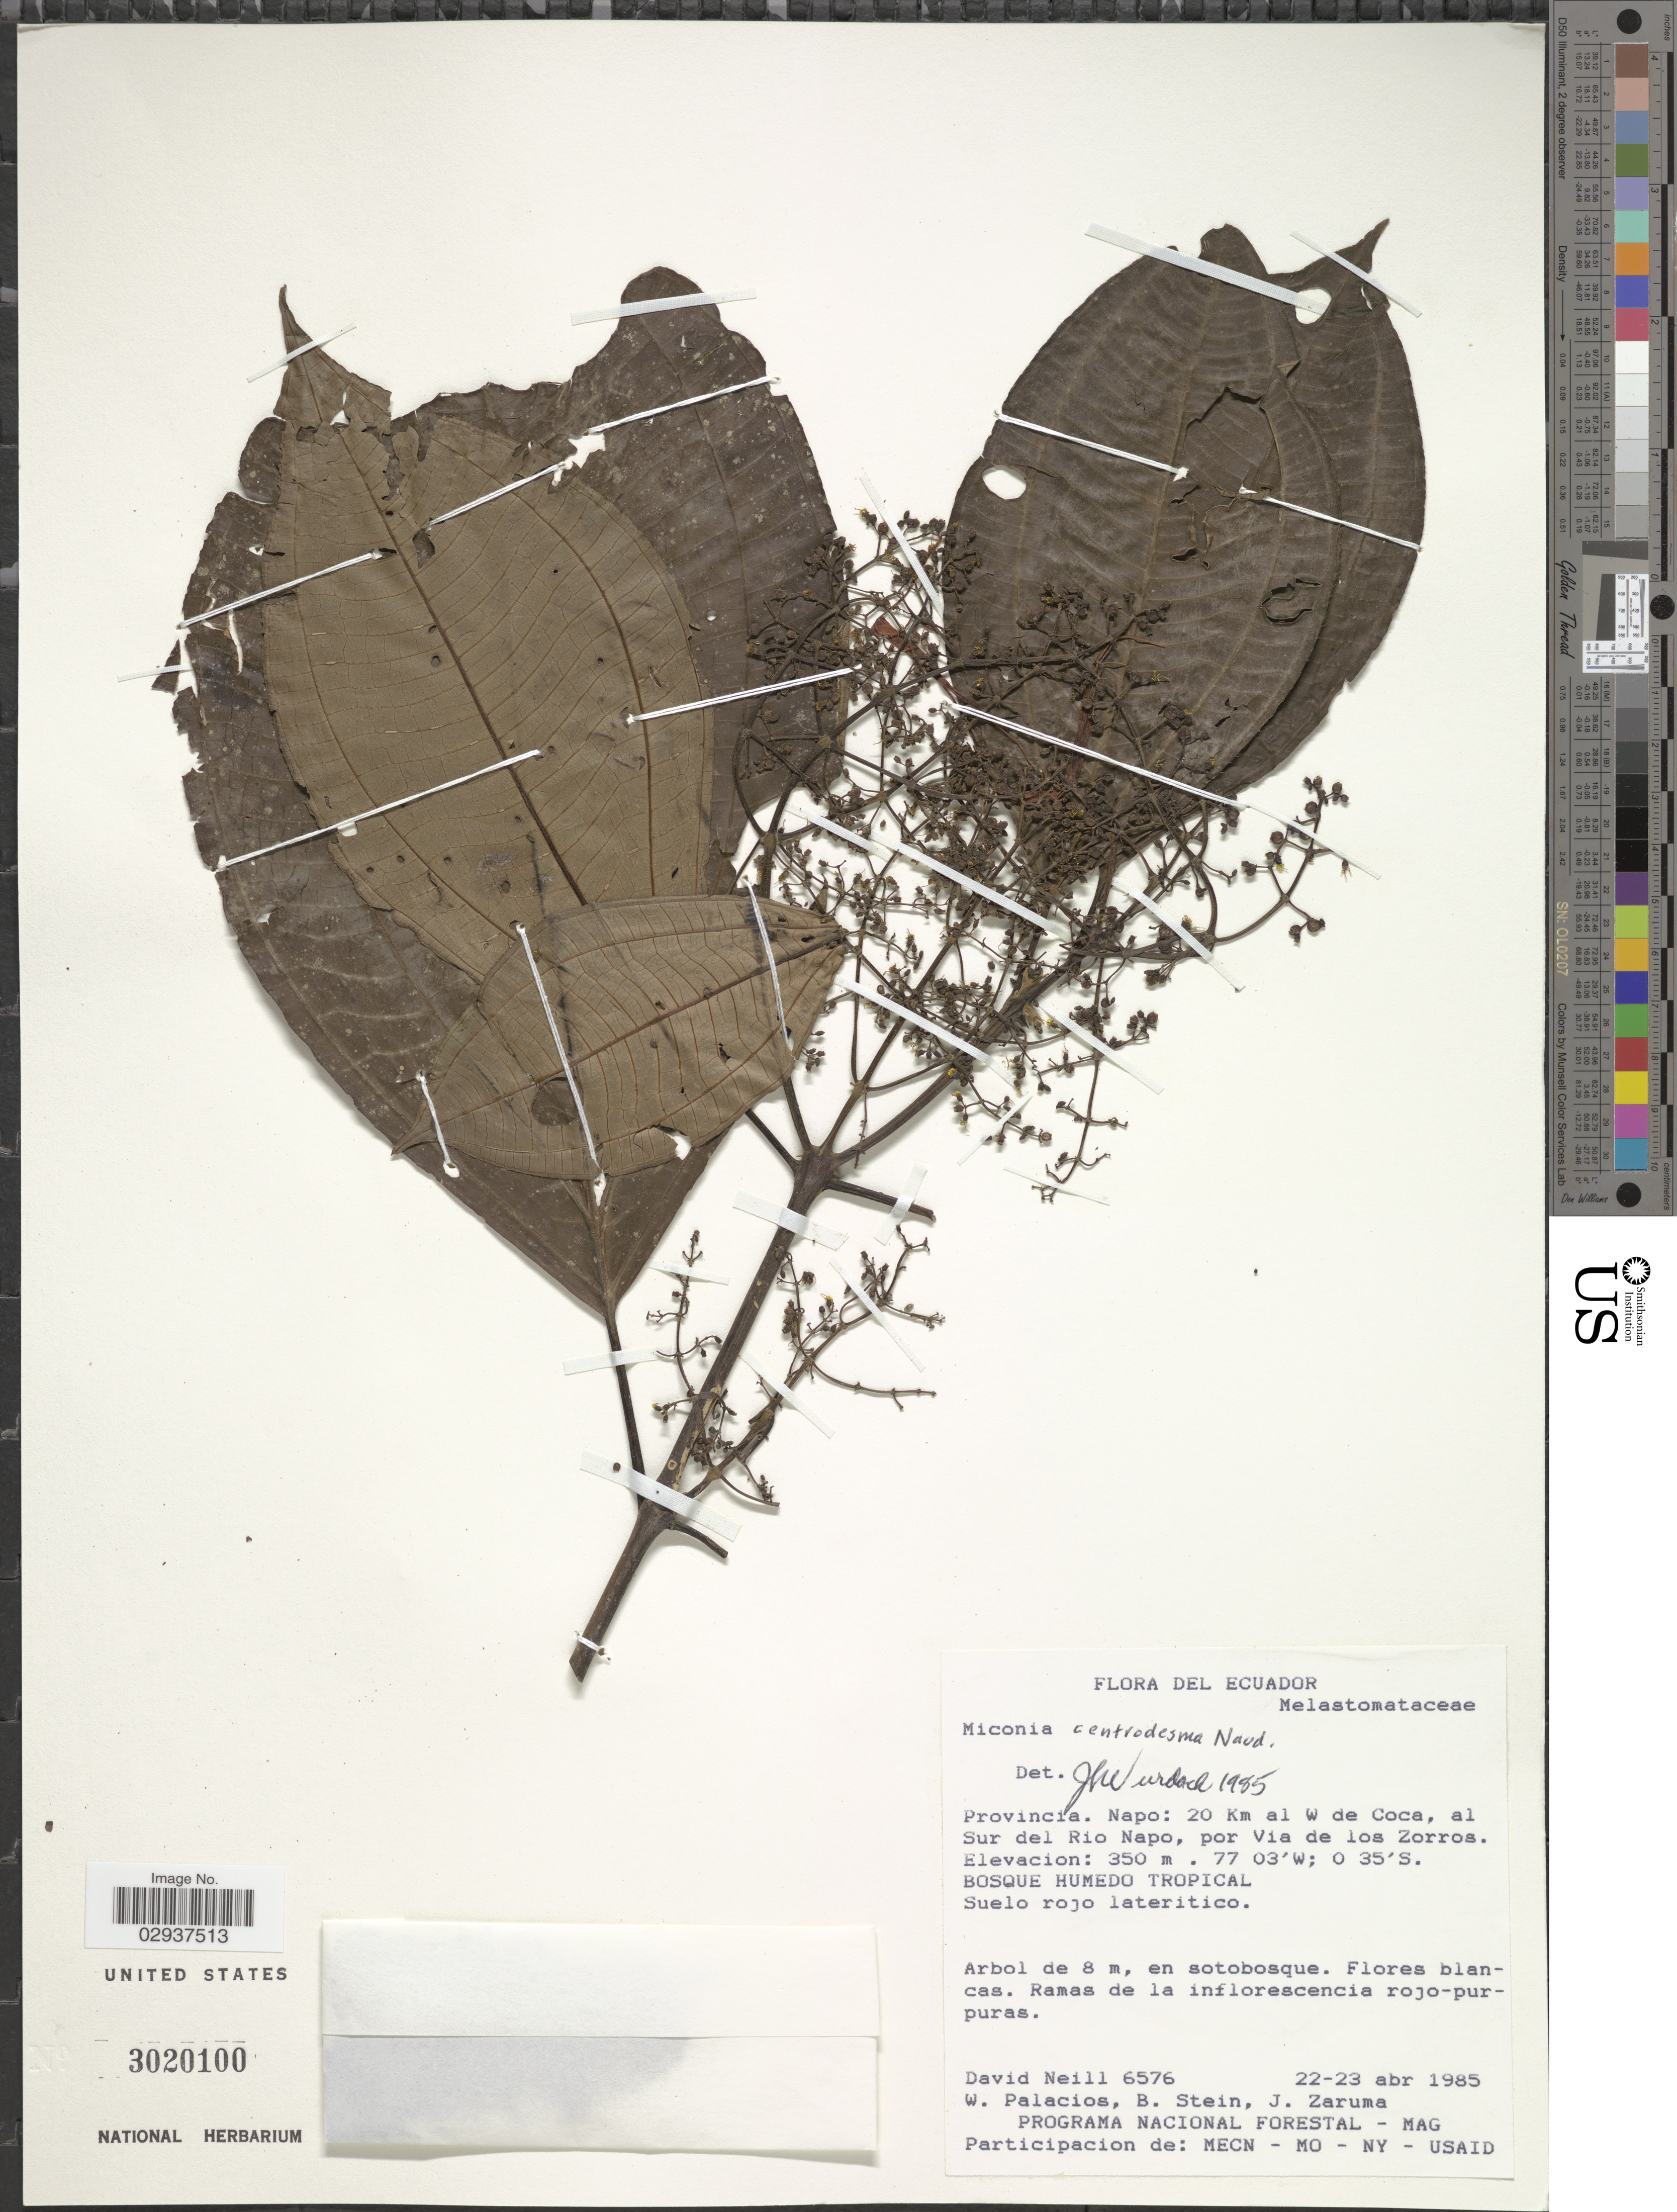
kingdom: Plantae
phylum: Tracheophyta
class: Magnoliopsida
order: Myrtales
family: Melastomataceae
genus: Miconia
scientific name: Miconia centrodesma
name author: Naudin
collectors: D. Neill, W. Palacios, B. Stein & J. Zaruma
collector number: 6576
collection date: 1985-04-22/1985-04-23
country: Ecuador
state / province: Napo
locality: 20 Km al W de Coca, al Sur del Rio Napo, por Via de los Zorros.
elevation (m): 350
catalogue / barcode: US 3020100